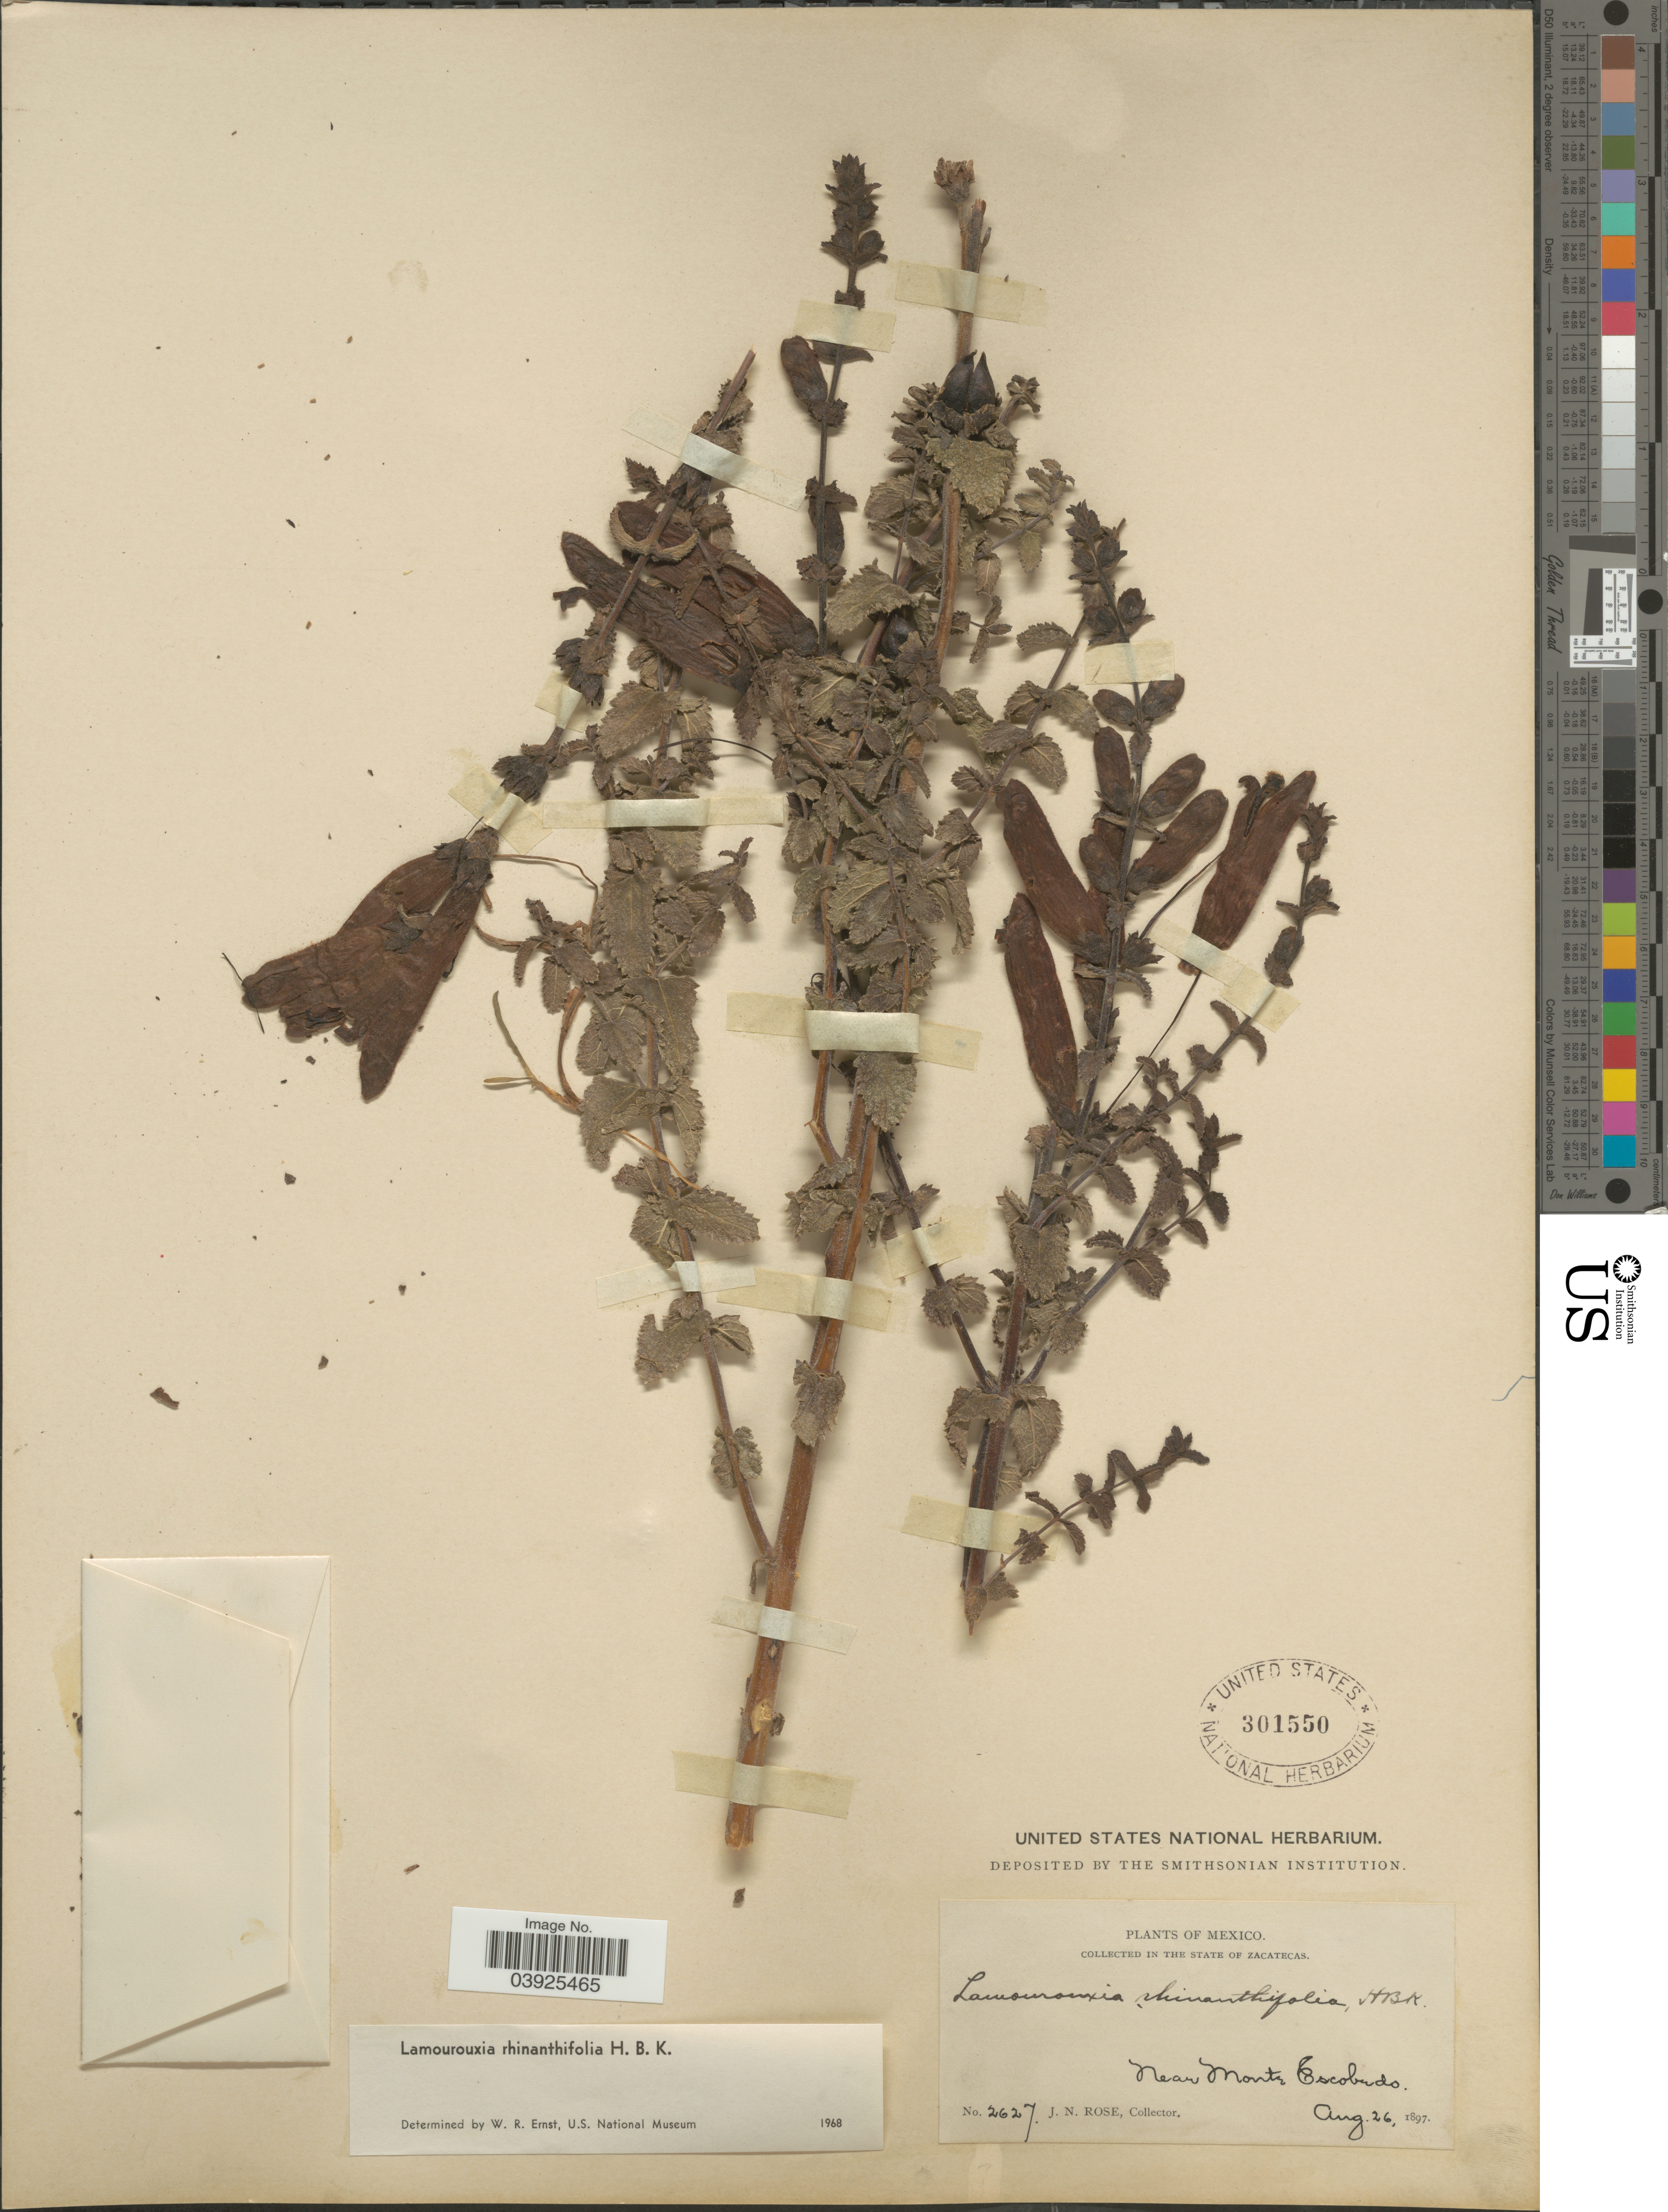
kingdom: Plantae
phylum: Tracheophyta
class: Magnoliopsida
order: Lamiales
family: Orobanchaceae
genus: Lamourouxia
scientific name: Lamourouxia rhinanthifolia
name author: Kunth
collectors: J. N. Rose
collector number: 2627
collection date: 1897-08-26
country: Mexico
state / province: Zacatecas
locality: Near Monte Escobedo.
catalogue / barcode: US 301550